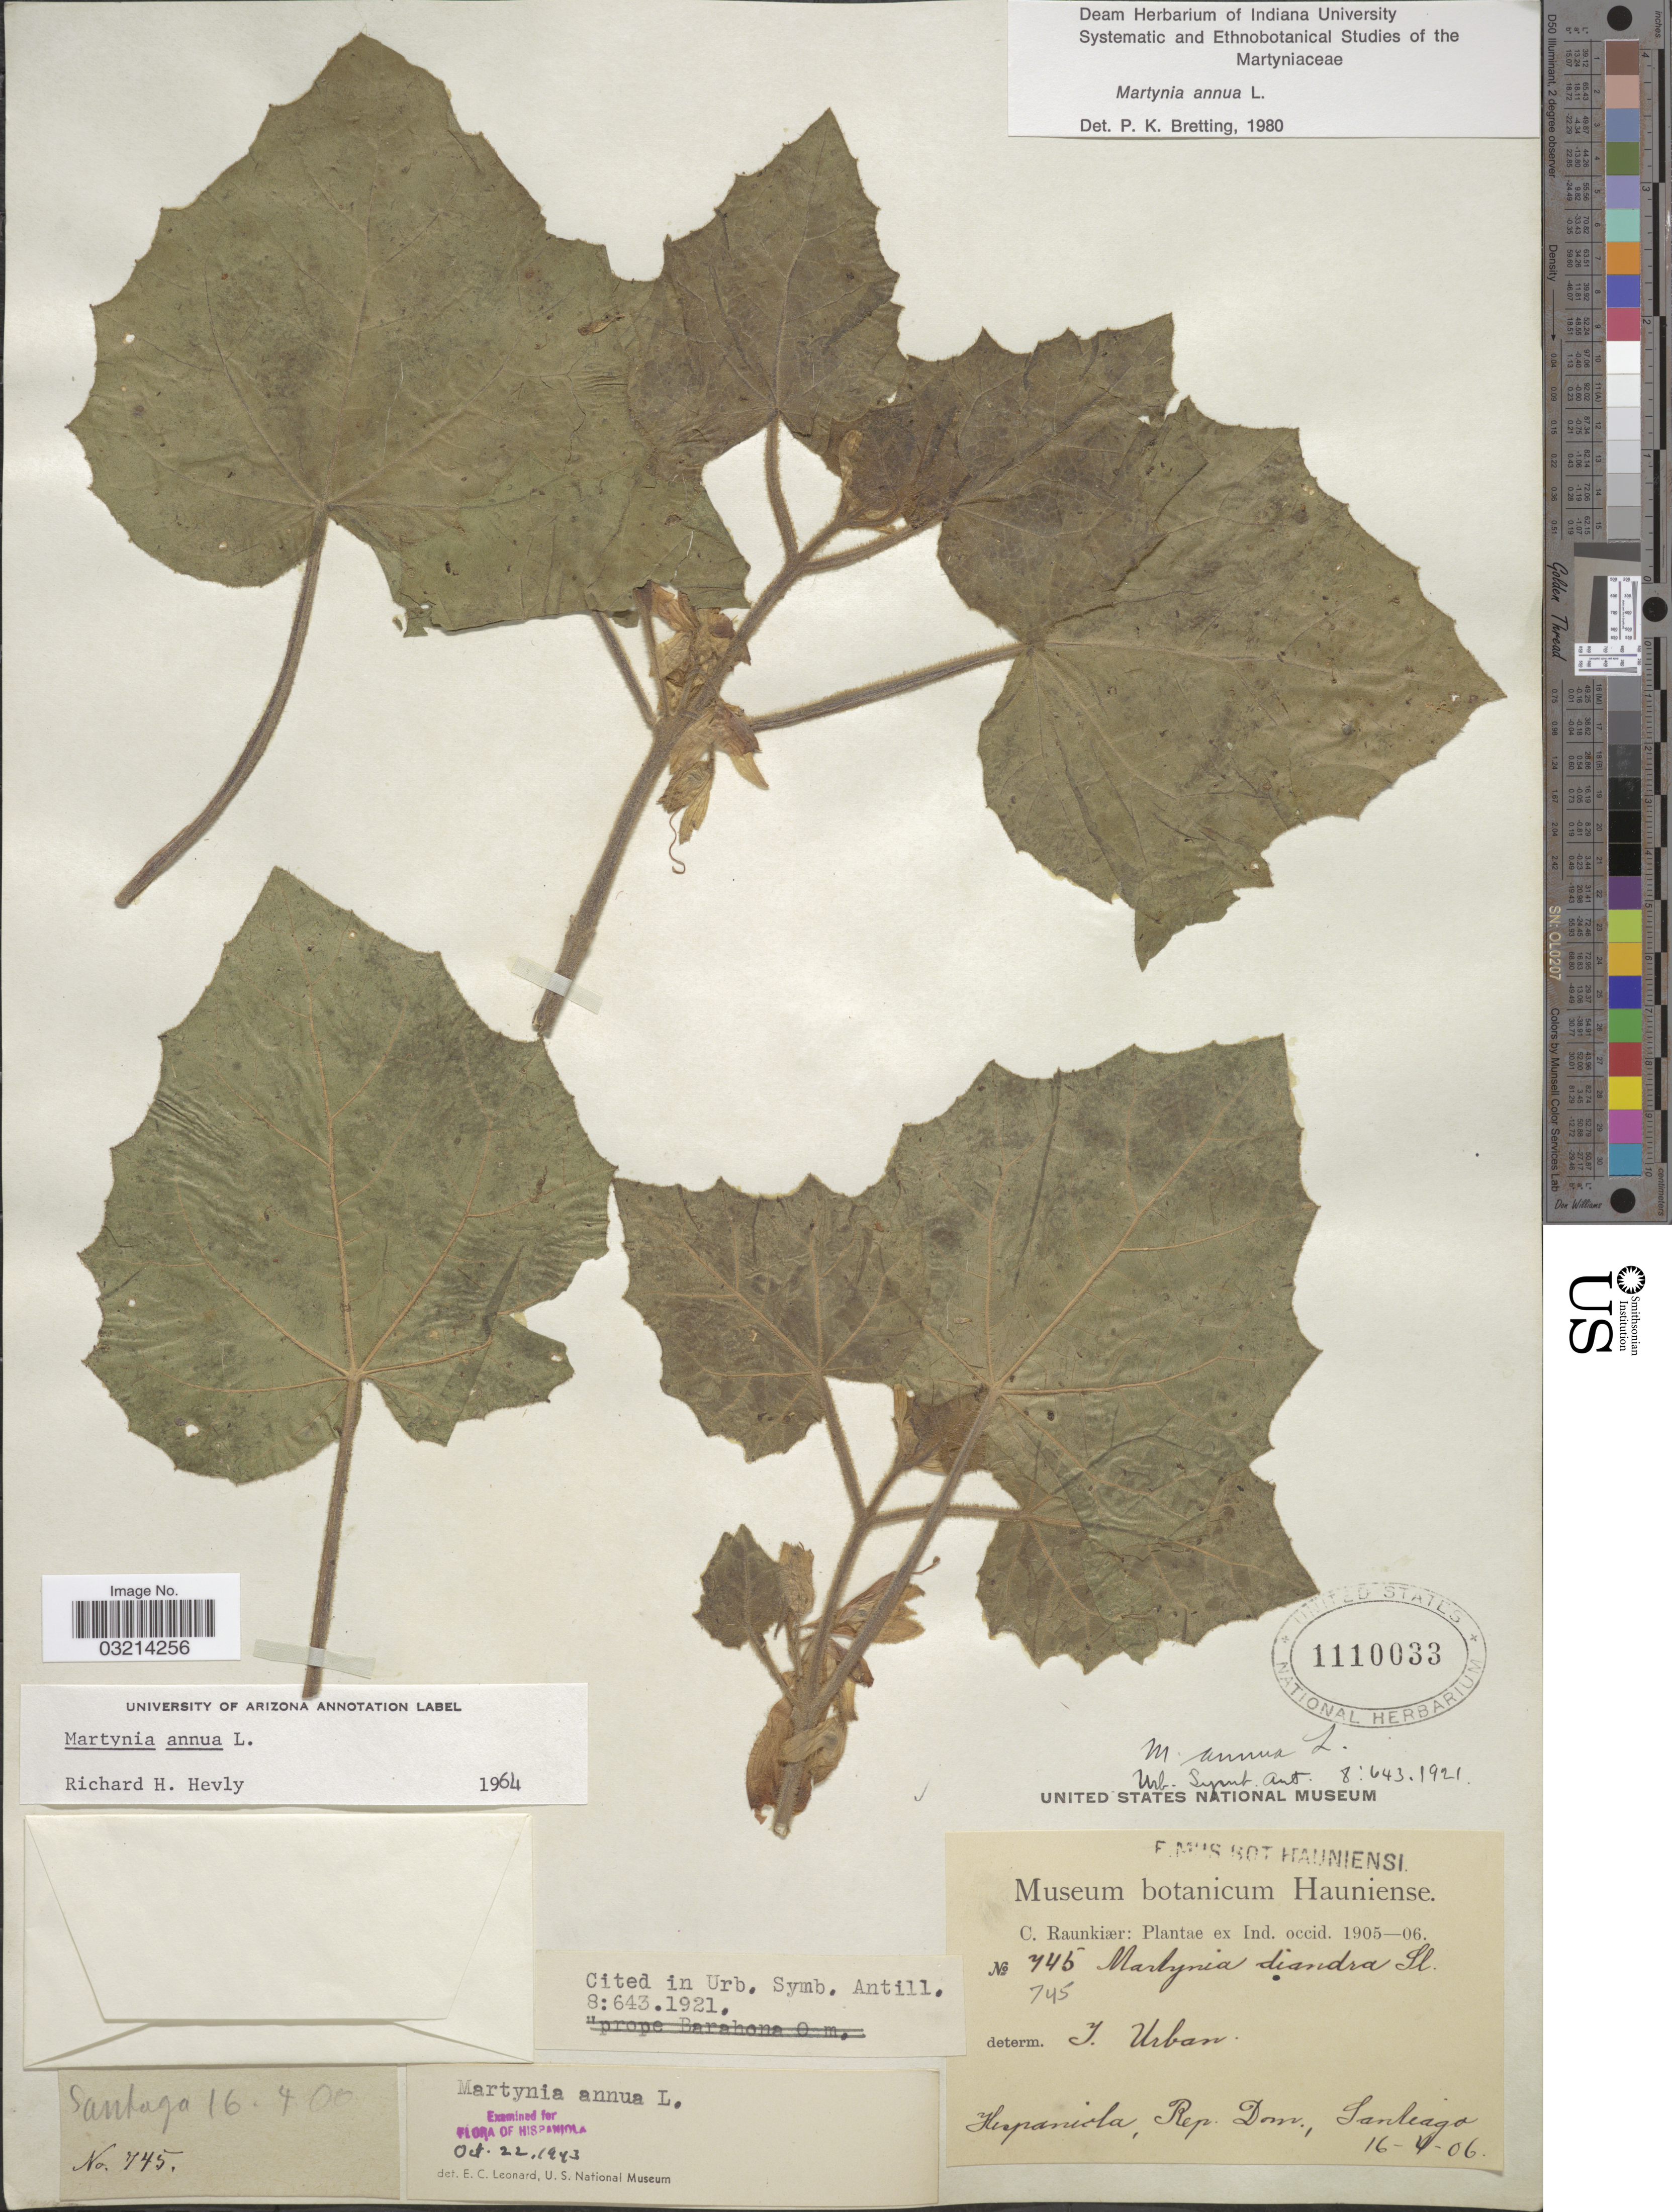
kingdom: Plantae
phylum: Tracheophyta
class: Magnoliopsida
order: Lamiales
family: Martyniaceae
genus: Martynia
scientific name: Martynia annua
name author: L.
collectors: C. Raunkiær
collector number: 745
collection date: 1906-04-16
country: Dominican Republic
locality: Ind. occid. Hespaniola, Rep. Dom., Santiago.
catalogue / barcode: US 1110033